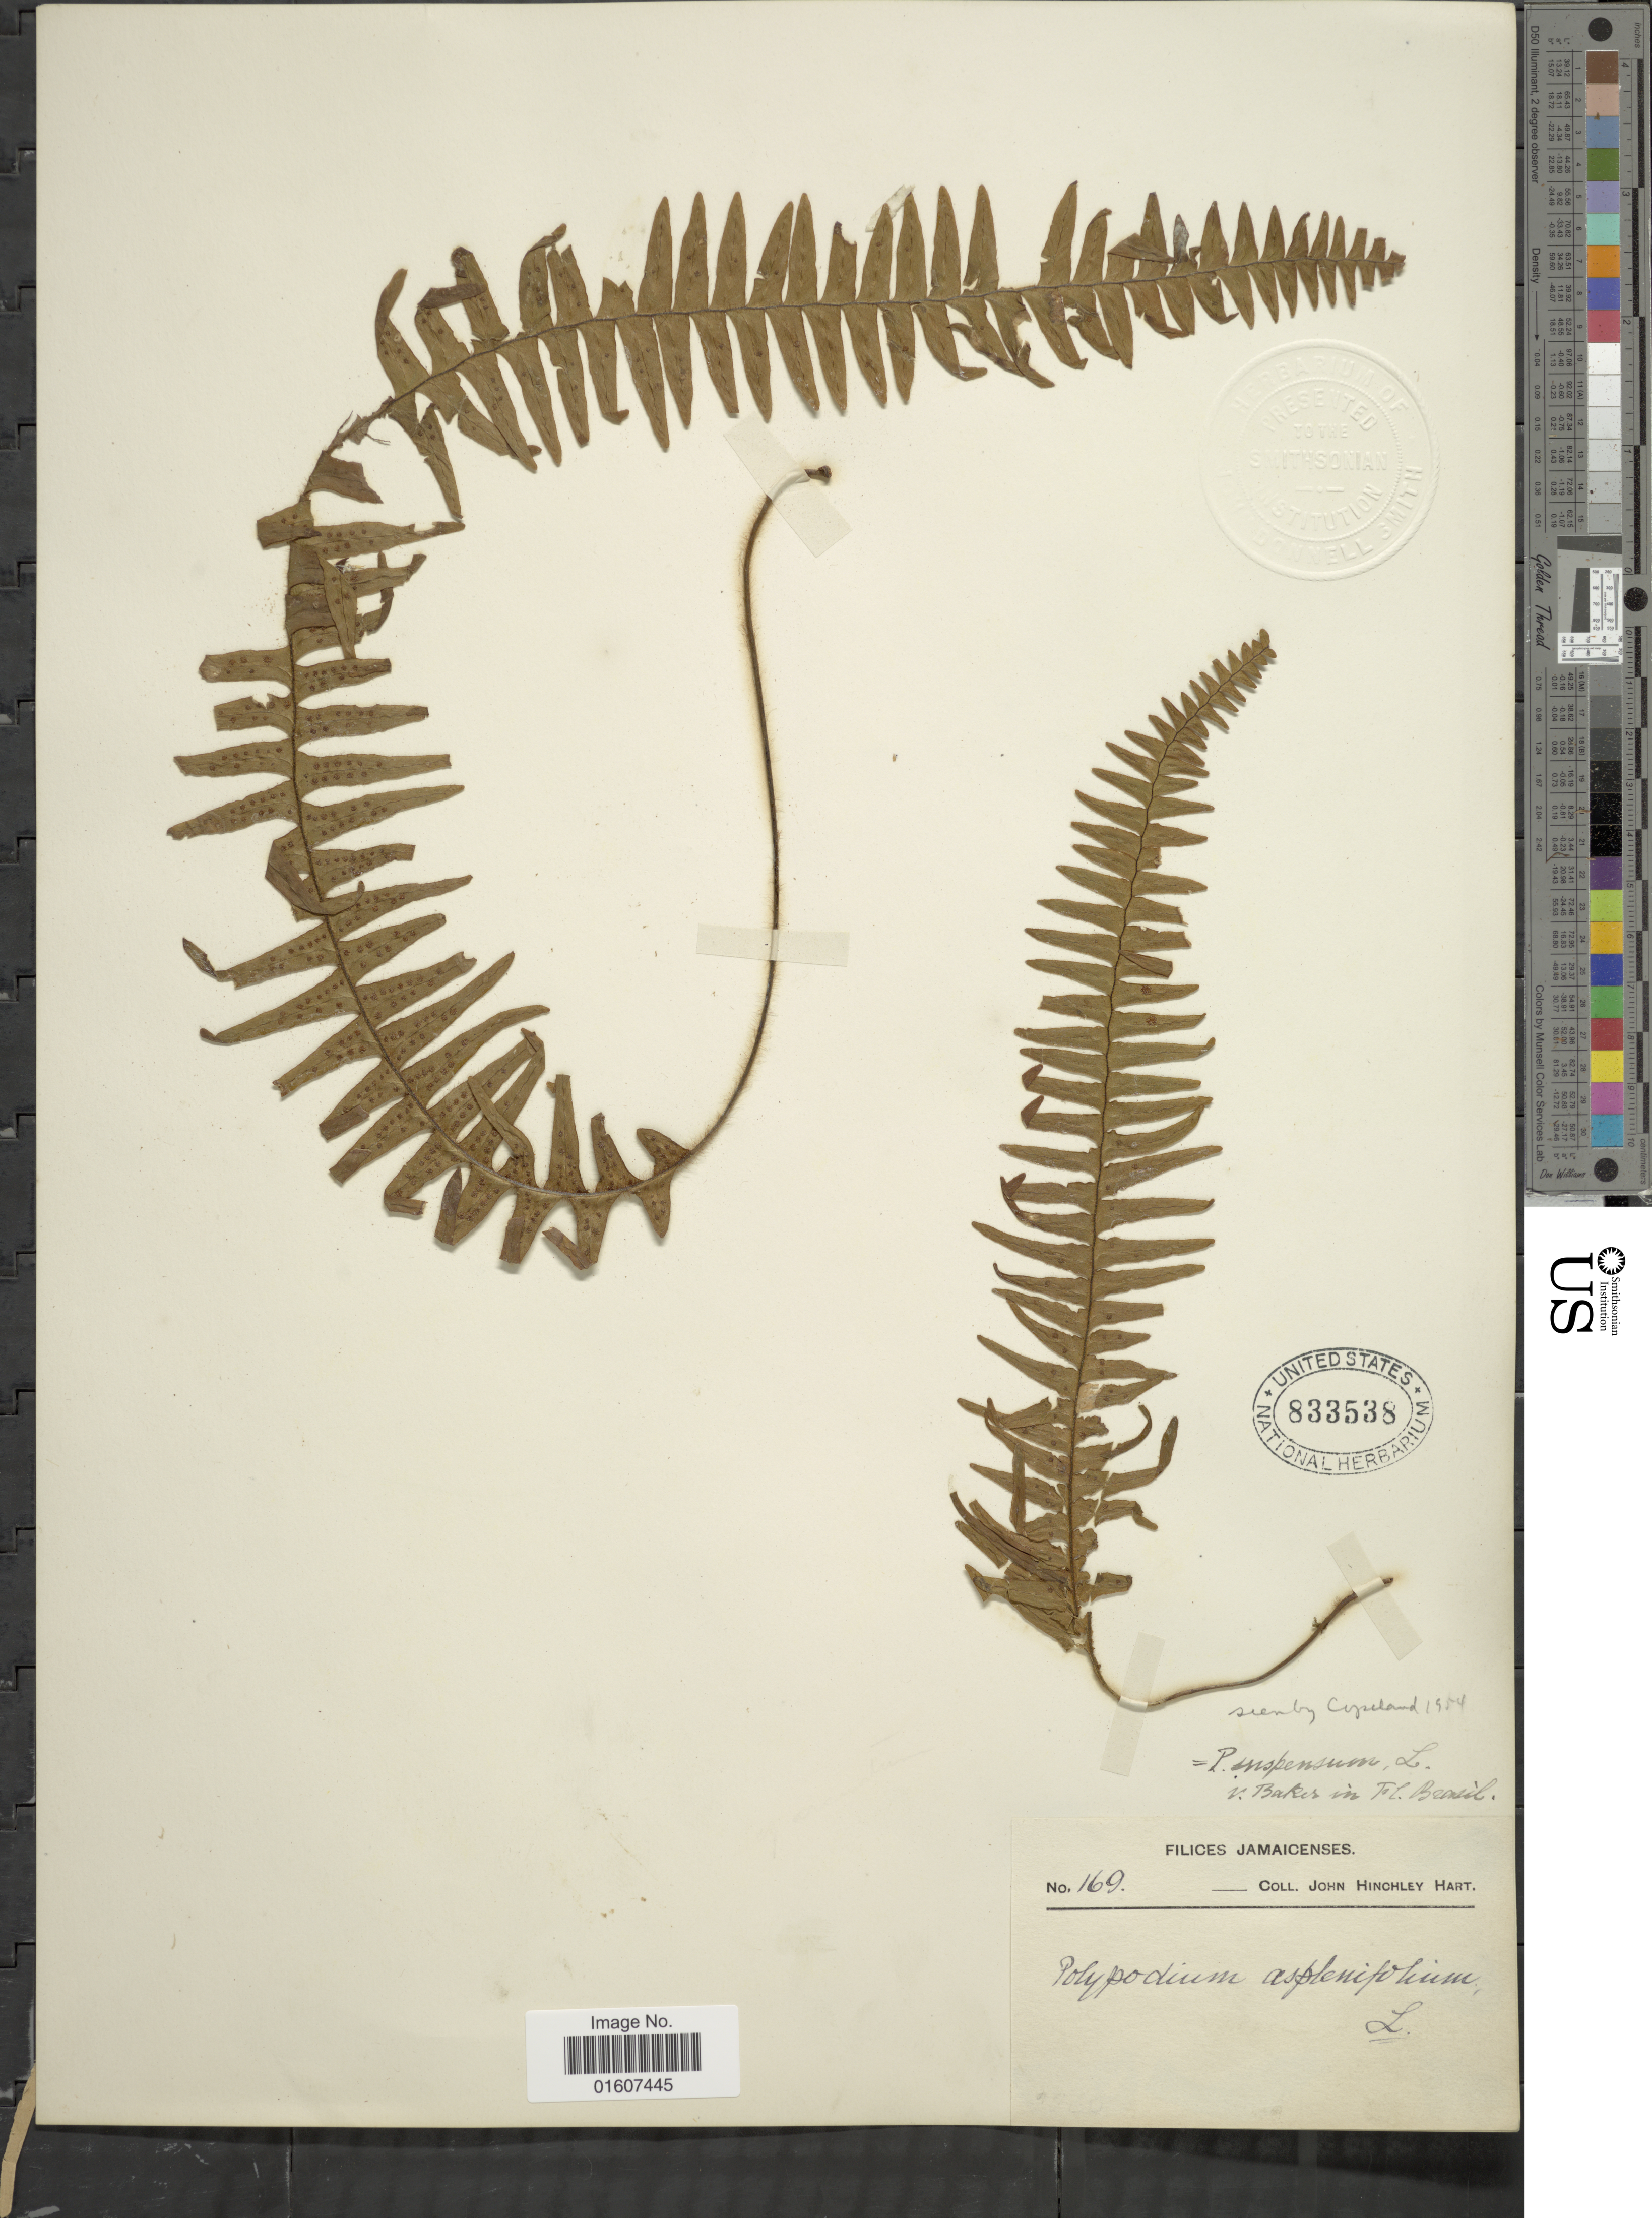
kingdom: Plantae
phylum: Tracheophyta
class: Polypodiopsida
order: Polypodiales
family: Polypodiaceae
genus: Terpsichore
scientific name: Terpsichore asplenifolia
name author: (L.) A.R. Sm.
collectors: J. H. Hart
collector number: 169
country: Jamaica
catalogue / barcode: US 833538